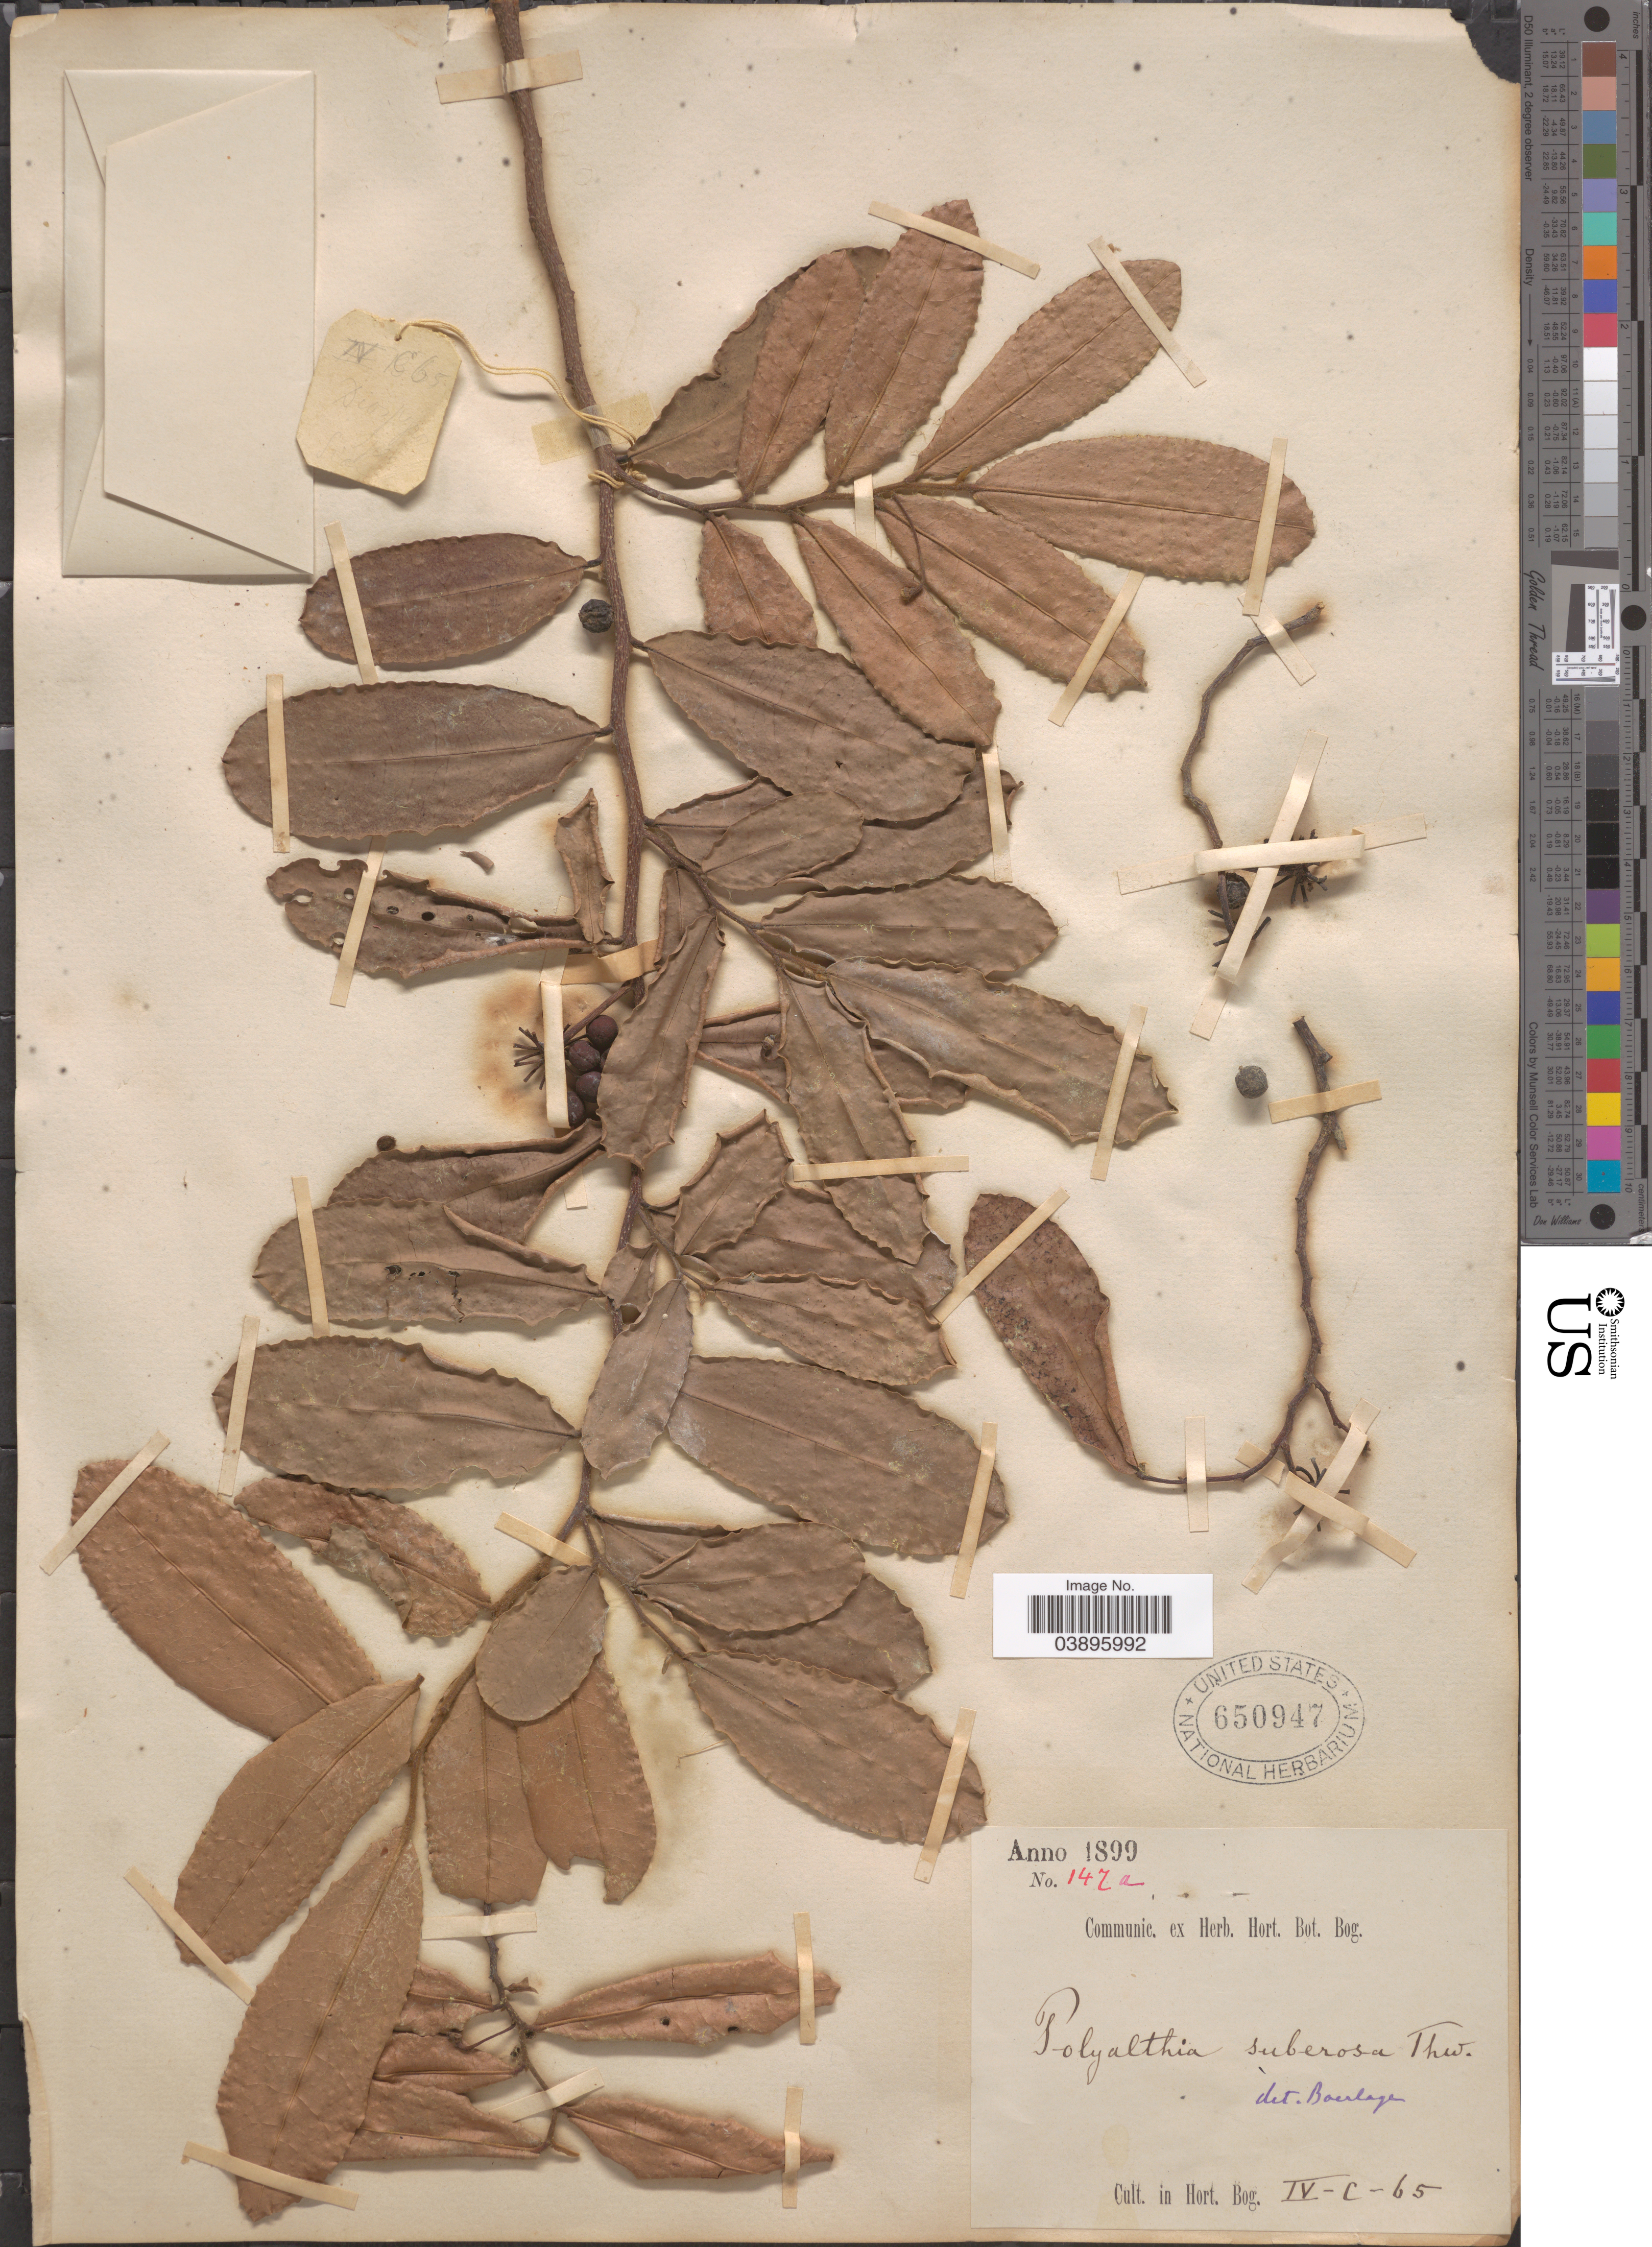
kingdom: Plantae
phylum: Tracheophyta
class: Magnoliopsida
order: Magnoliales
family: Annonaceae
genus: Polyalthia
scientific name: Polyalthia suberosa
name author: (Roxb.) Thwaites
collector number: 147a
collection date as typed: Transcribed d/m/y: 1/4/65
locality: In Hort. Bog.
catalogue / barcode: US 650947